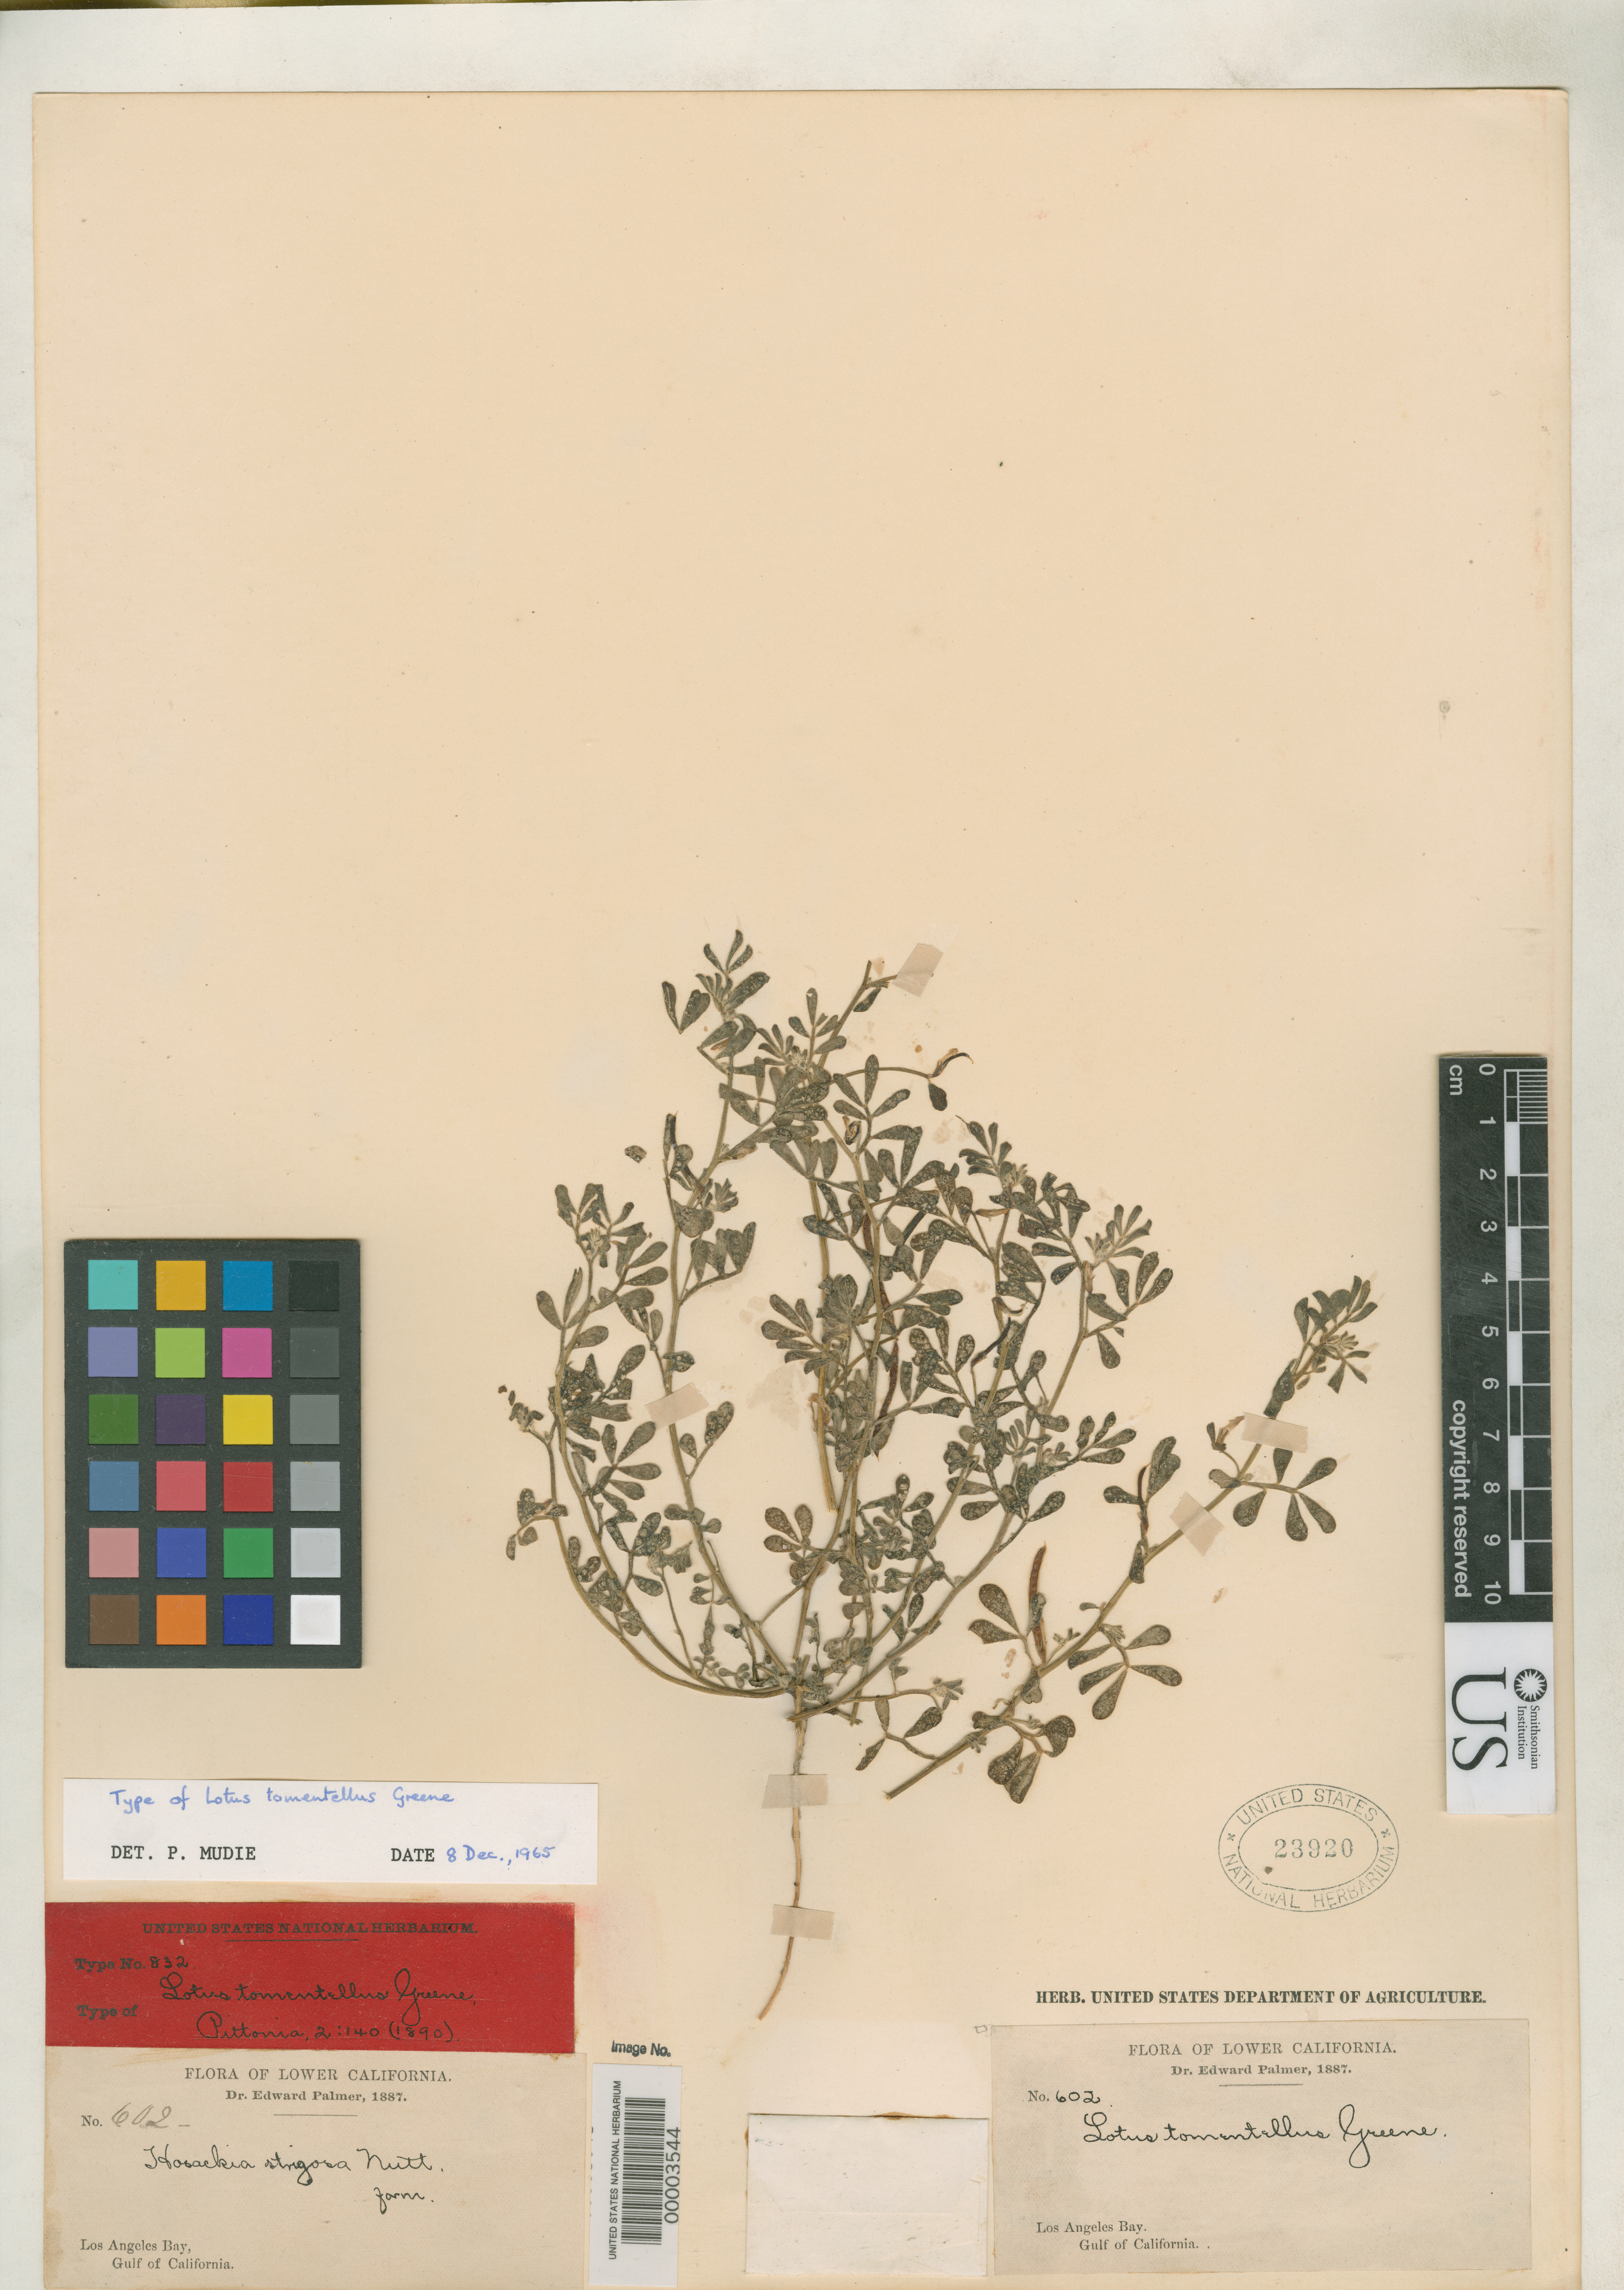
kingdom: Plantae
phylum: Tracheophyta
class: Magnoliopsida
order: Fabales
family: Fabaceae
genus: Lotus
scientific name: Lotus tomentellus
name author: Greene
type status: Isotype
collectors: E. Palmer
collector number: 602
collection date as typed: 1887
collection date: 1887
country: Mexico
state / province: Baja California Norte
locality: Los Angeles Bay, Gulf of California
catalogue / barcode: US 23920